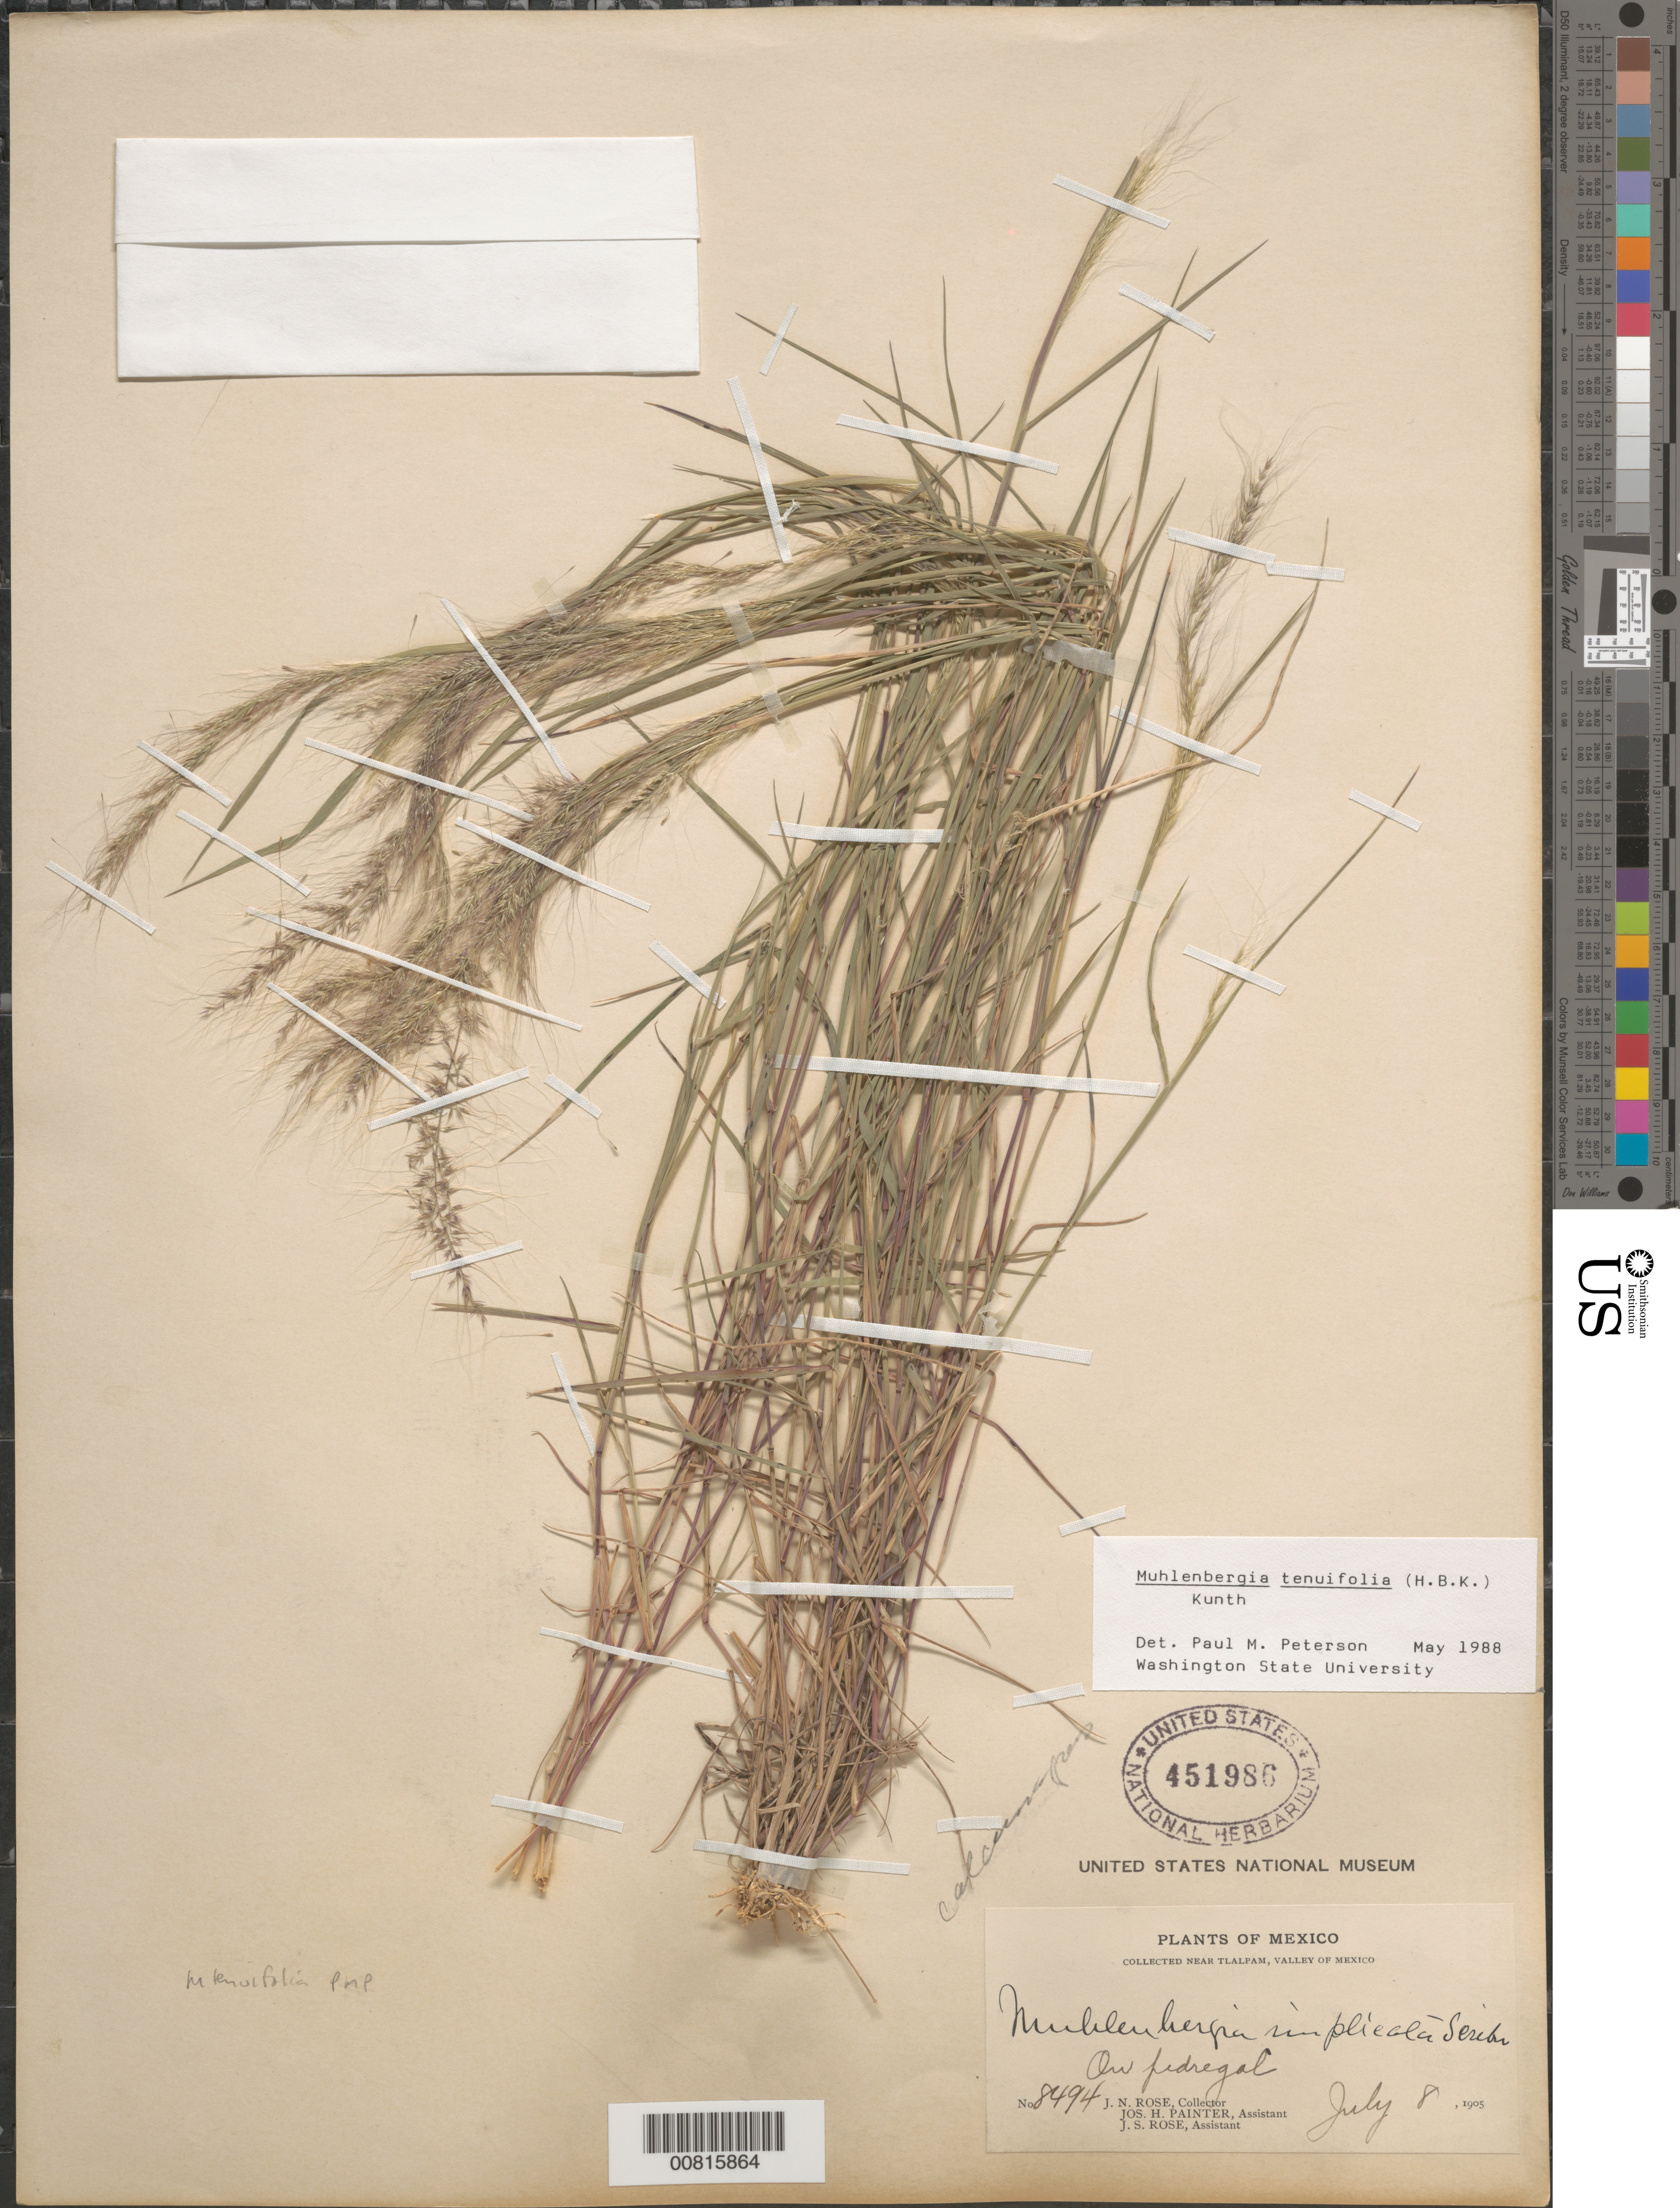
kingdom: Plantae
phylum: Tracheophyta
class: Liliopsida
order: Poales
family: Poaceae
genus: Muhlenbergia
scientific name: Muhlenbergia tenuifolia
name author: (Kunth) Kunth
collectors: J. N. Rose & J. H. Painter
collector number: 8494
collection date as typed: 08 Jul 1905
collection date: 1905-07-08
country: Mexico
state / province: Distrito Federal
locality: On Pedregal de San Angel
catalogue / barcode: US 451986